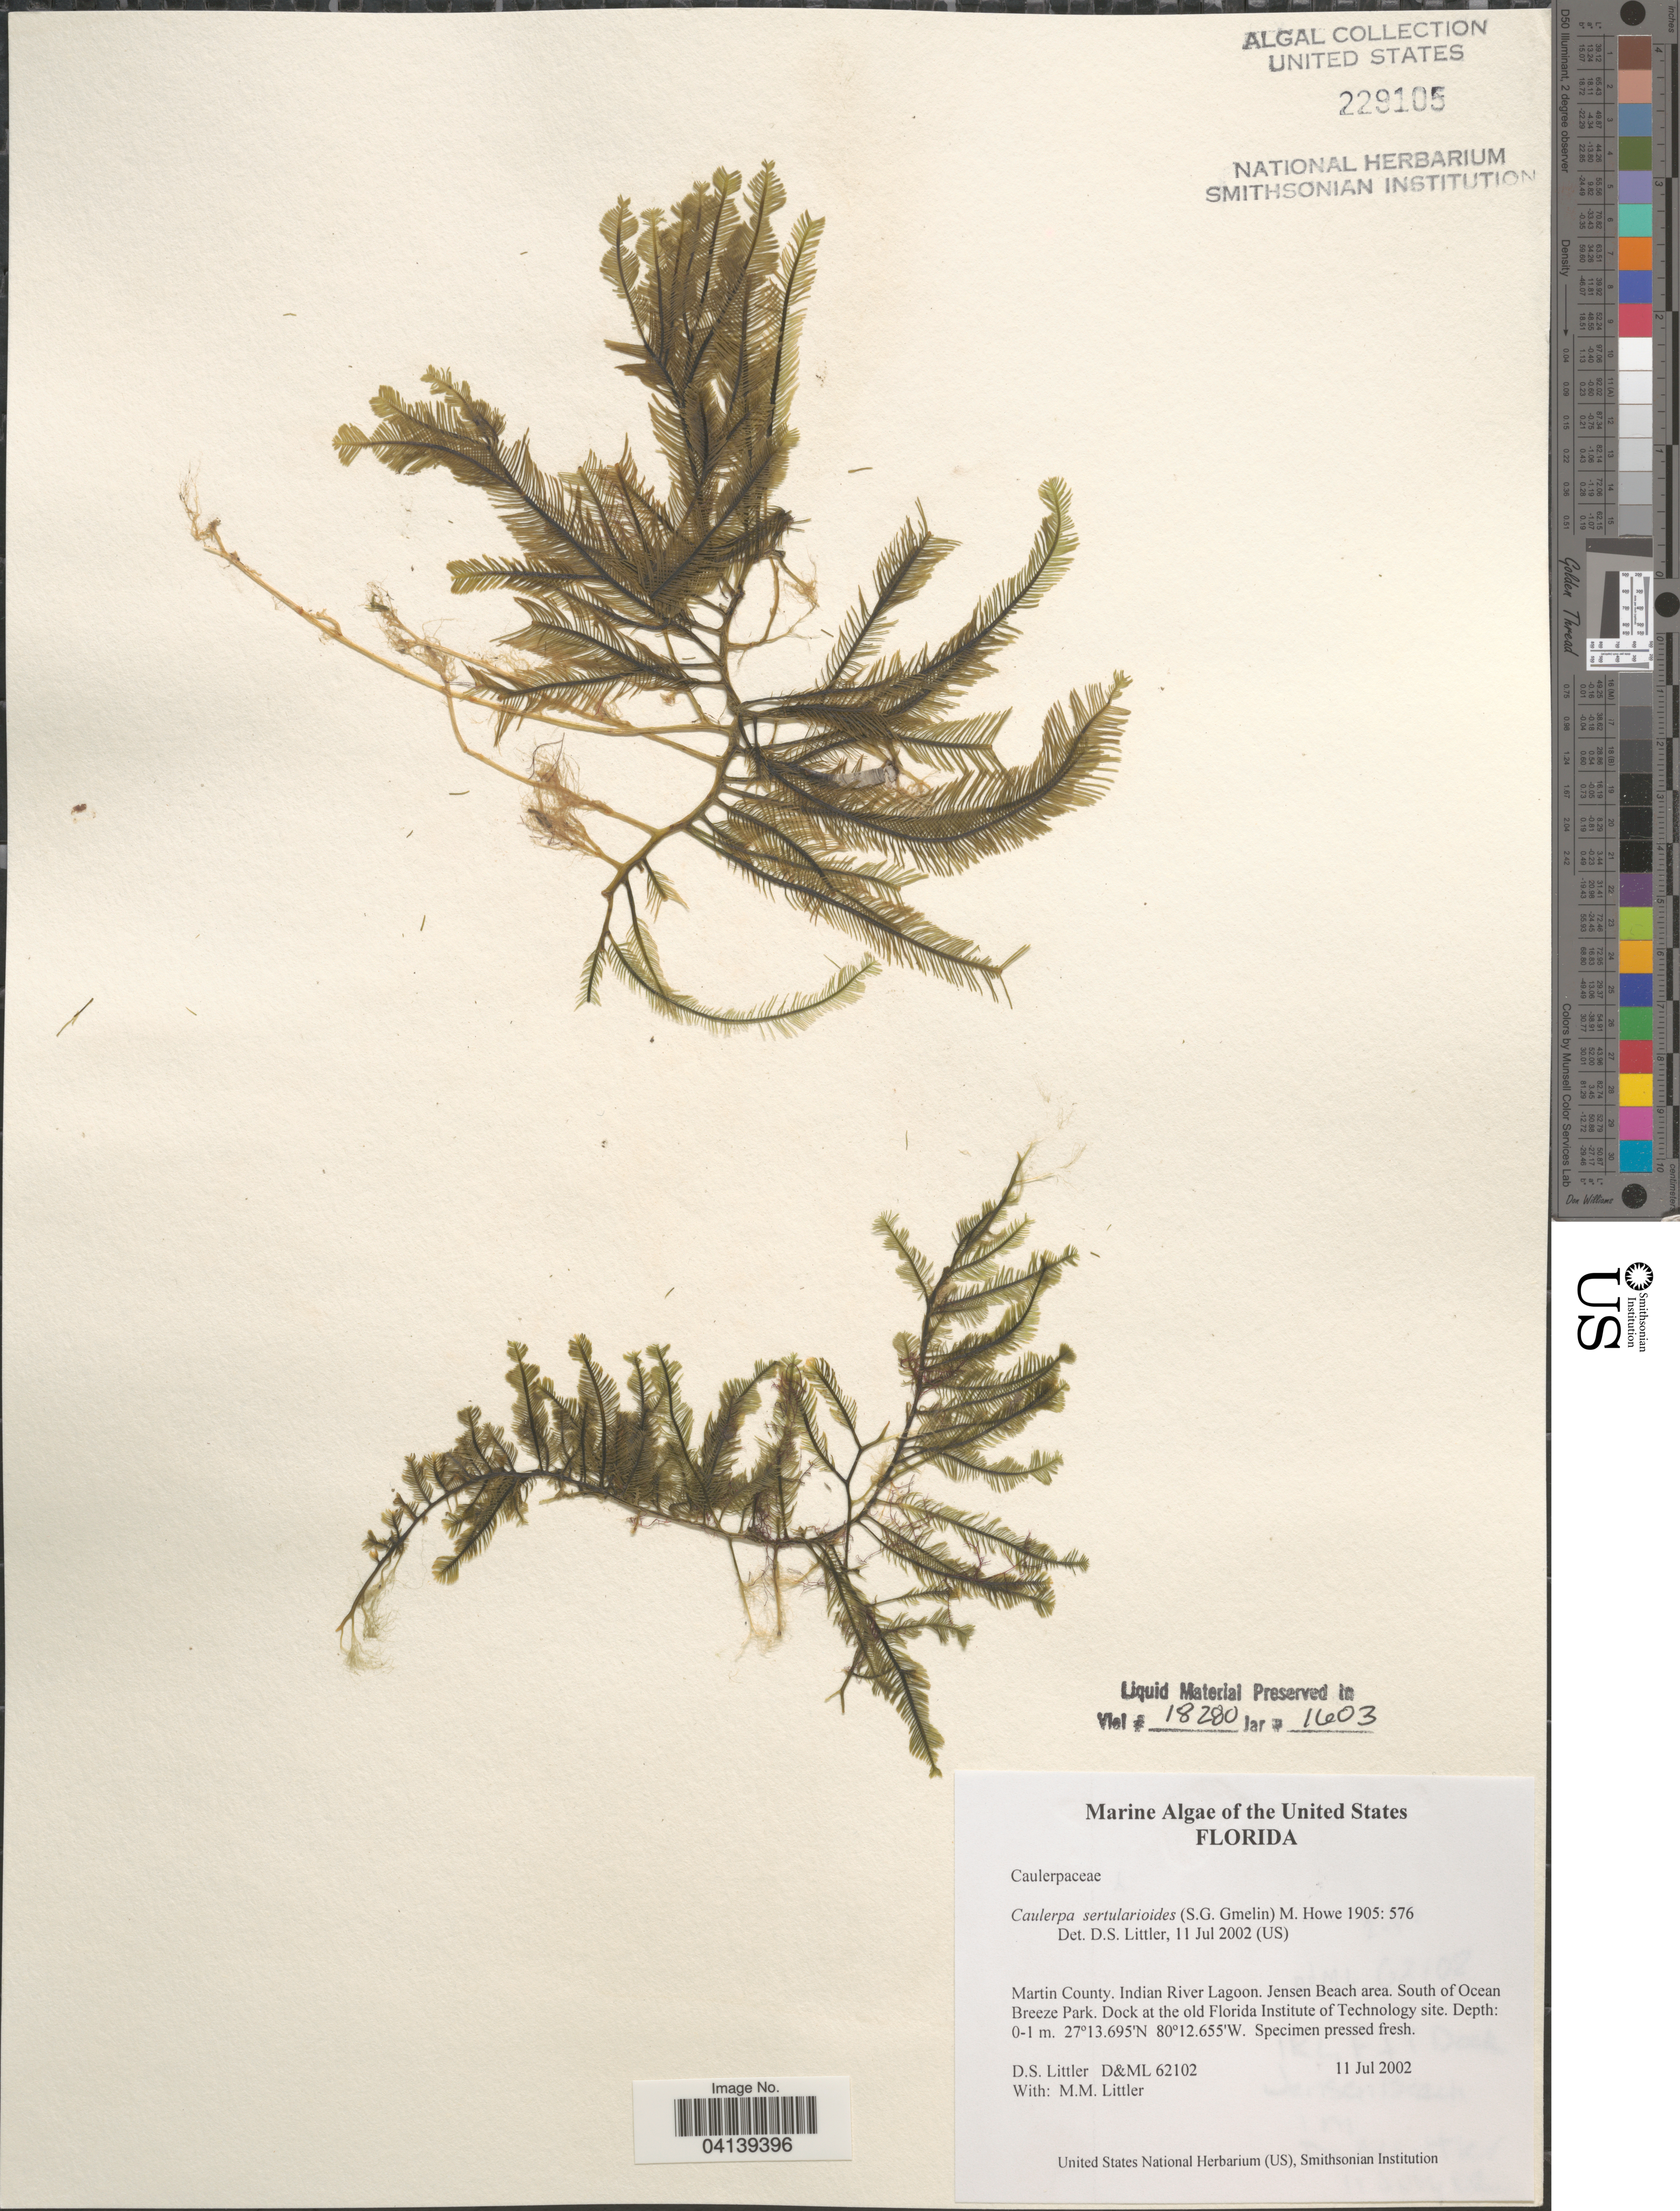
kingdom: Plantae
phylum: Chlorophyta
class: Ulvophyceae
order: Bryopsidales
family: Caulerpaceae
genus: Caulerpa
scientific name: Caulerpa sertularioides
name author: (S.G. Gmel.) M. Howe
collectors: D. S. Littler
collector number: D&ML62102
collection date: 2002-07-11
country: United States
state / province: Florida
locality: Martin County. Indian River Lagoon. Jensen Beach area. South of Ocean Breeze Park. Dock at the old Florida Institute of Technology site.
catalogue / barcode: US 229105